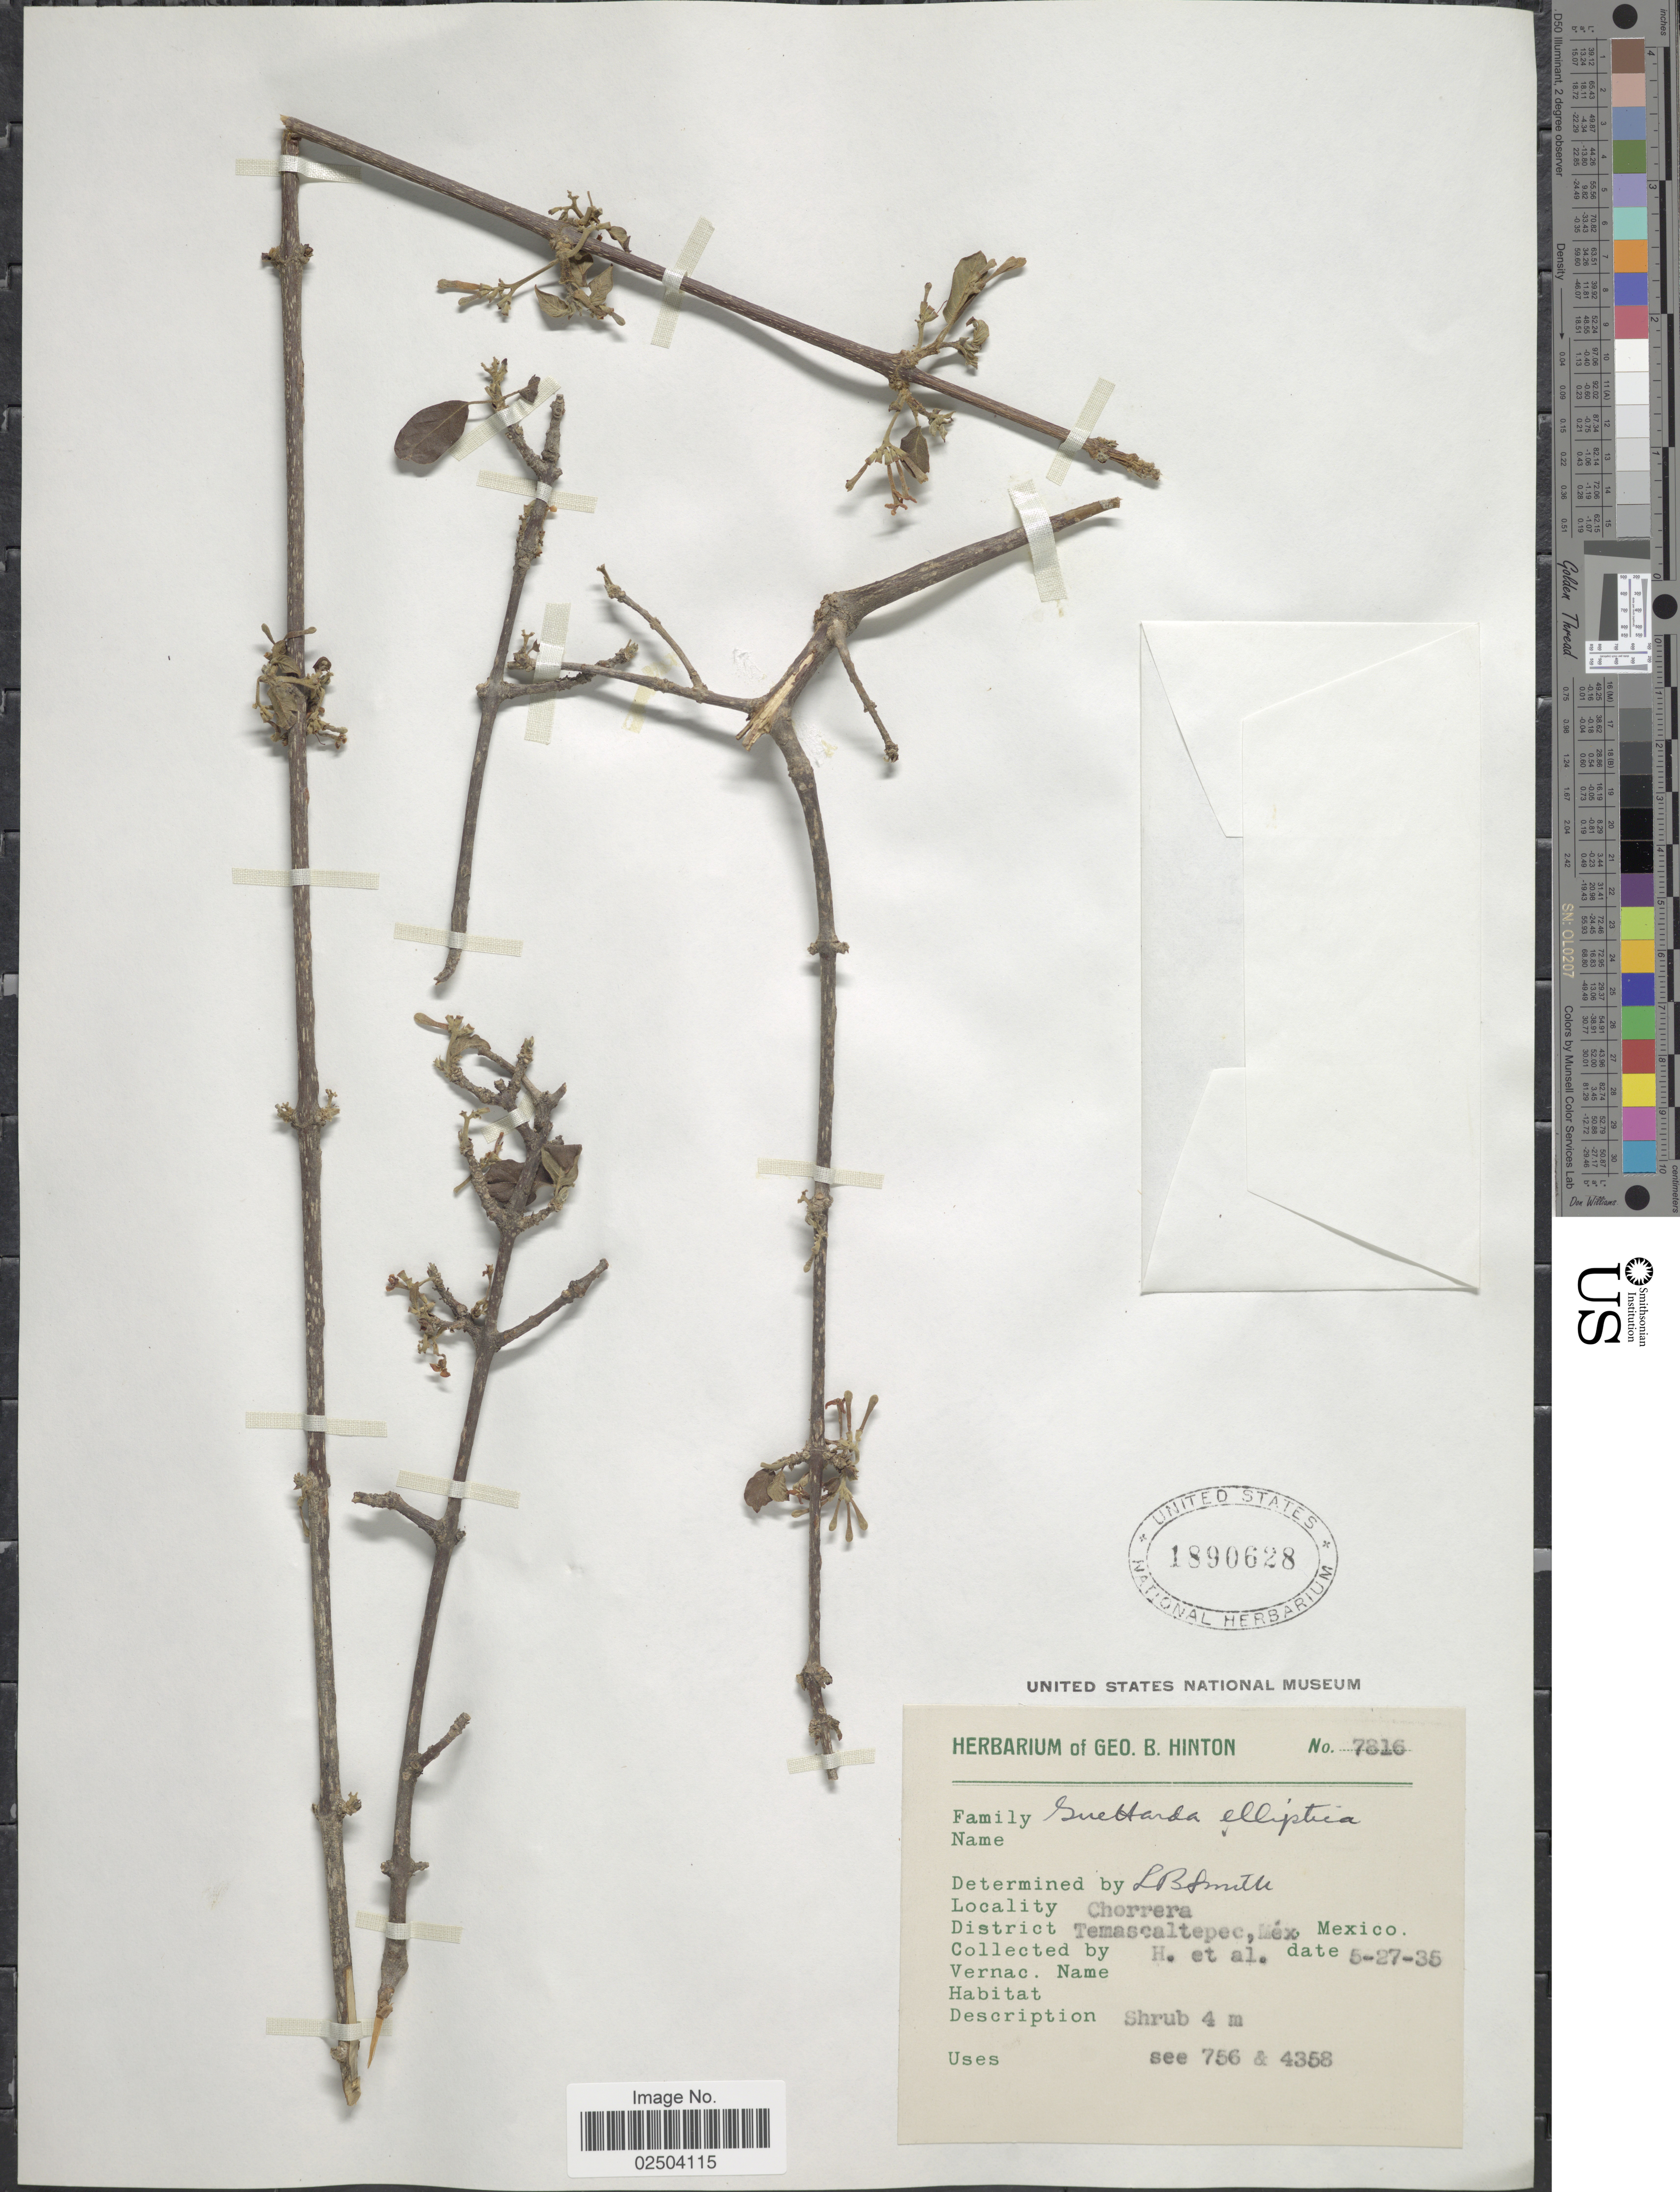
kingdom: Plantae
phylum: Tracheophyta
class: Magnoliopsida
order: Gentianales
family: Rubiaceae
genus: Guettarda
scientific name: Guettarda elliptica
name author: Sw.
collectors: G. B. Hinton & et al.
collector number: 7816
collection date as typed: Transcribed d/m/y: 27/5/35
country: Mexico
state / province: México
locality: Chorrera. District: Temascaltepec, Mex.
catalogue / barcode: US 1890628